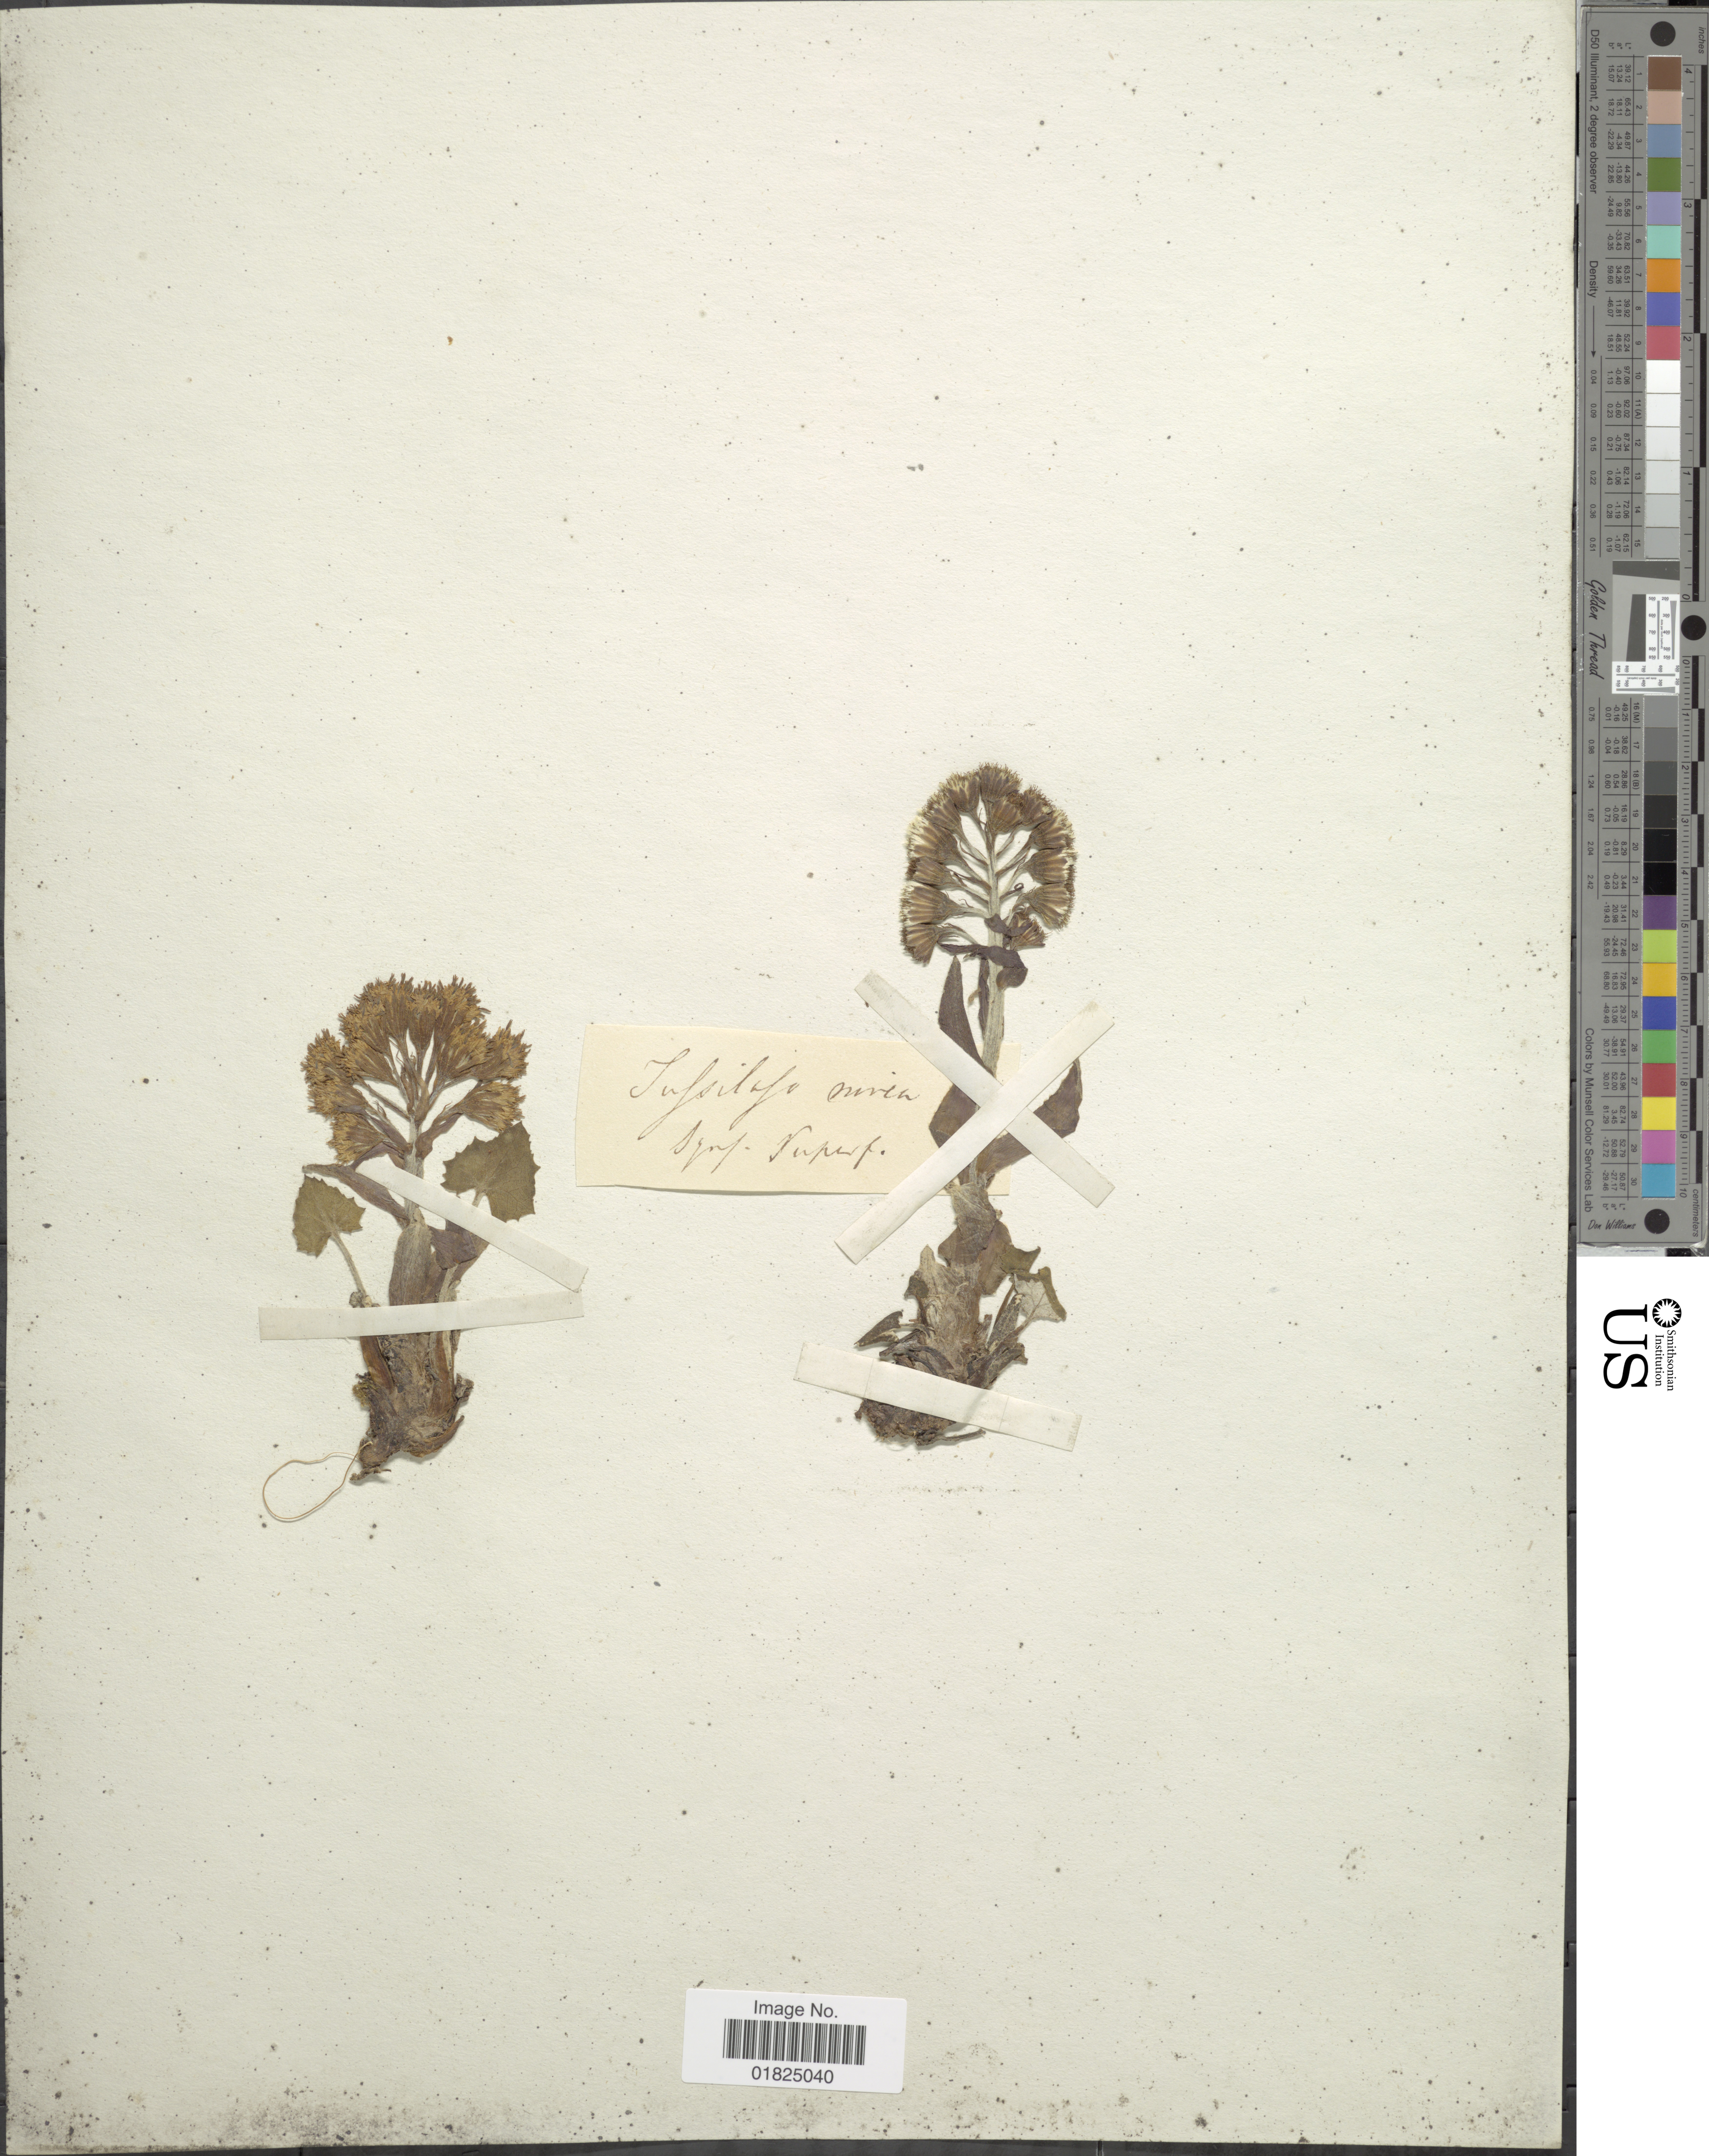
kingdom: Plantae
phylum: Tracheophyta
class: Magnoliopsida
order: Asterales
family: Asteraceae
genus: Petasites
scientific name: Petasites paradoxus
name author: (Retz.) Baumg.